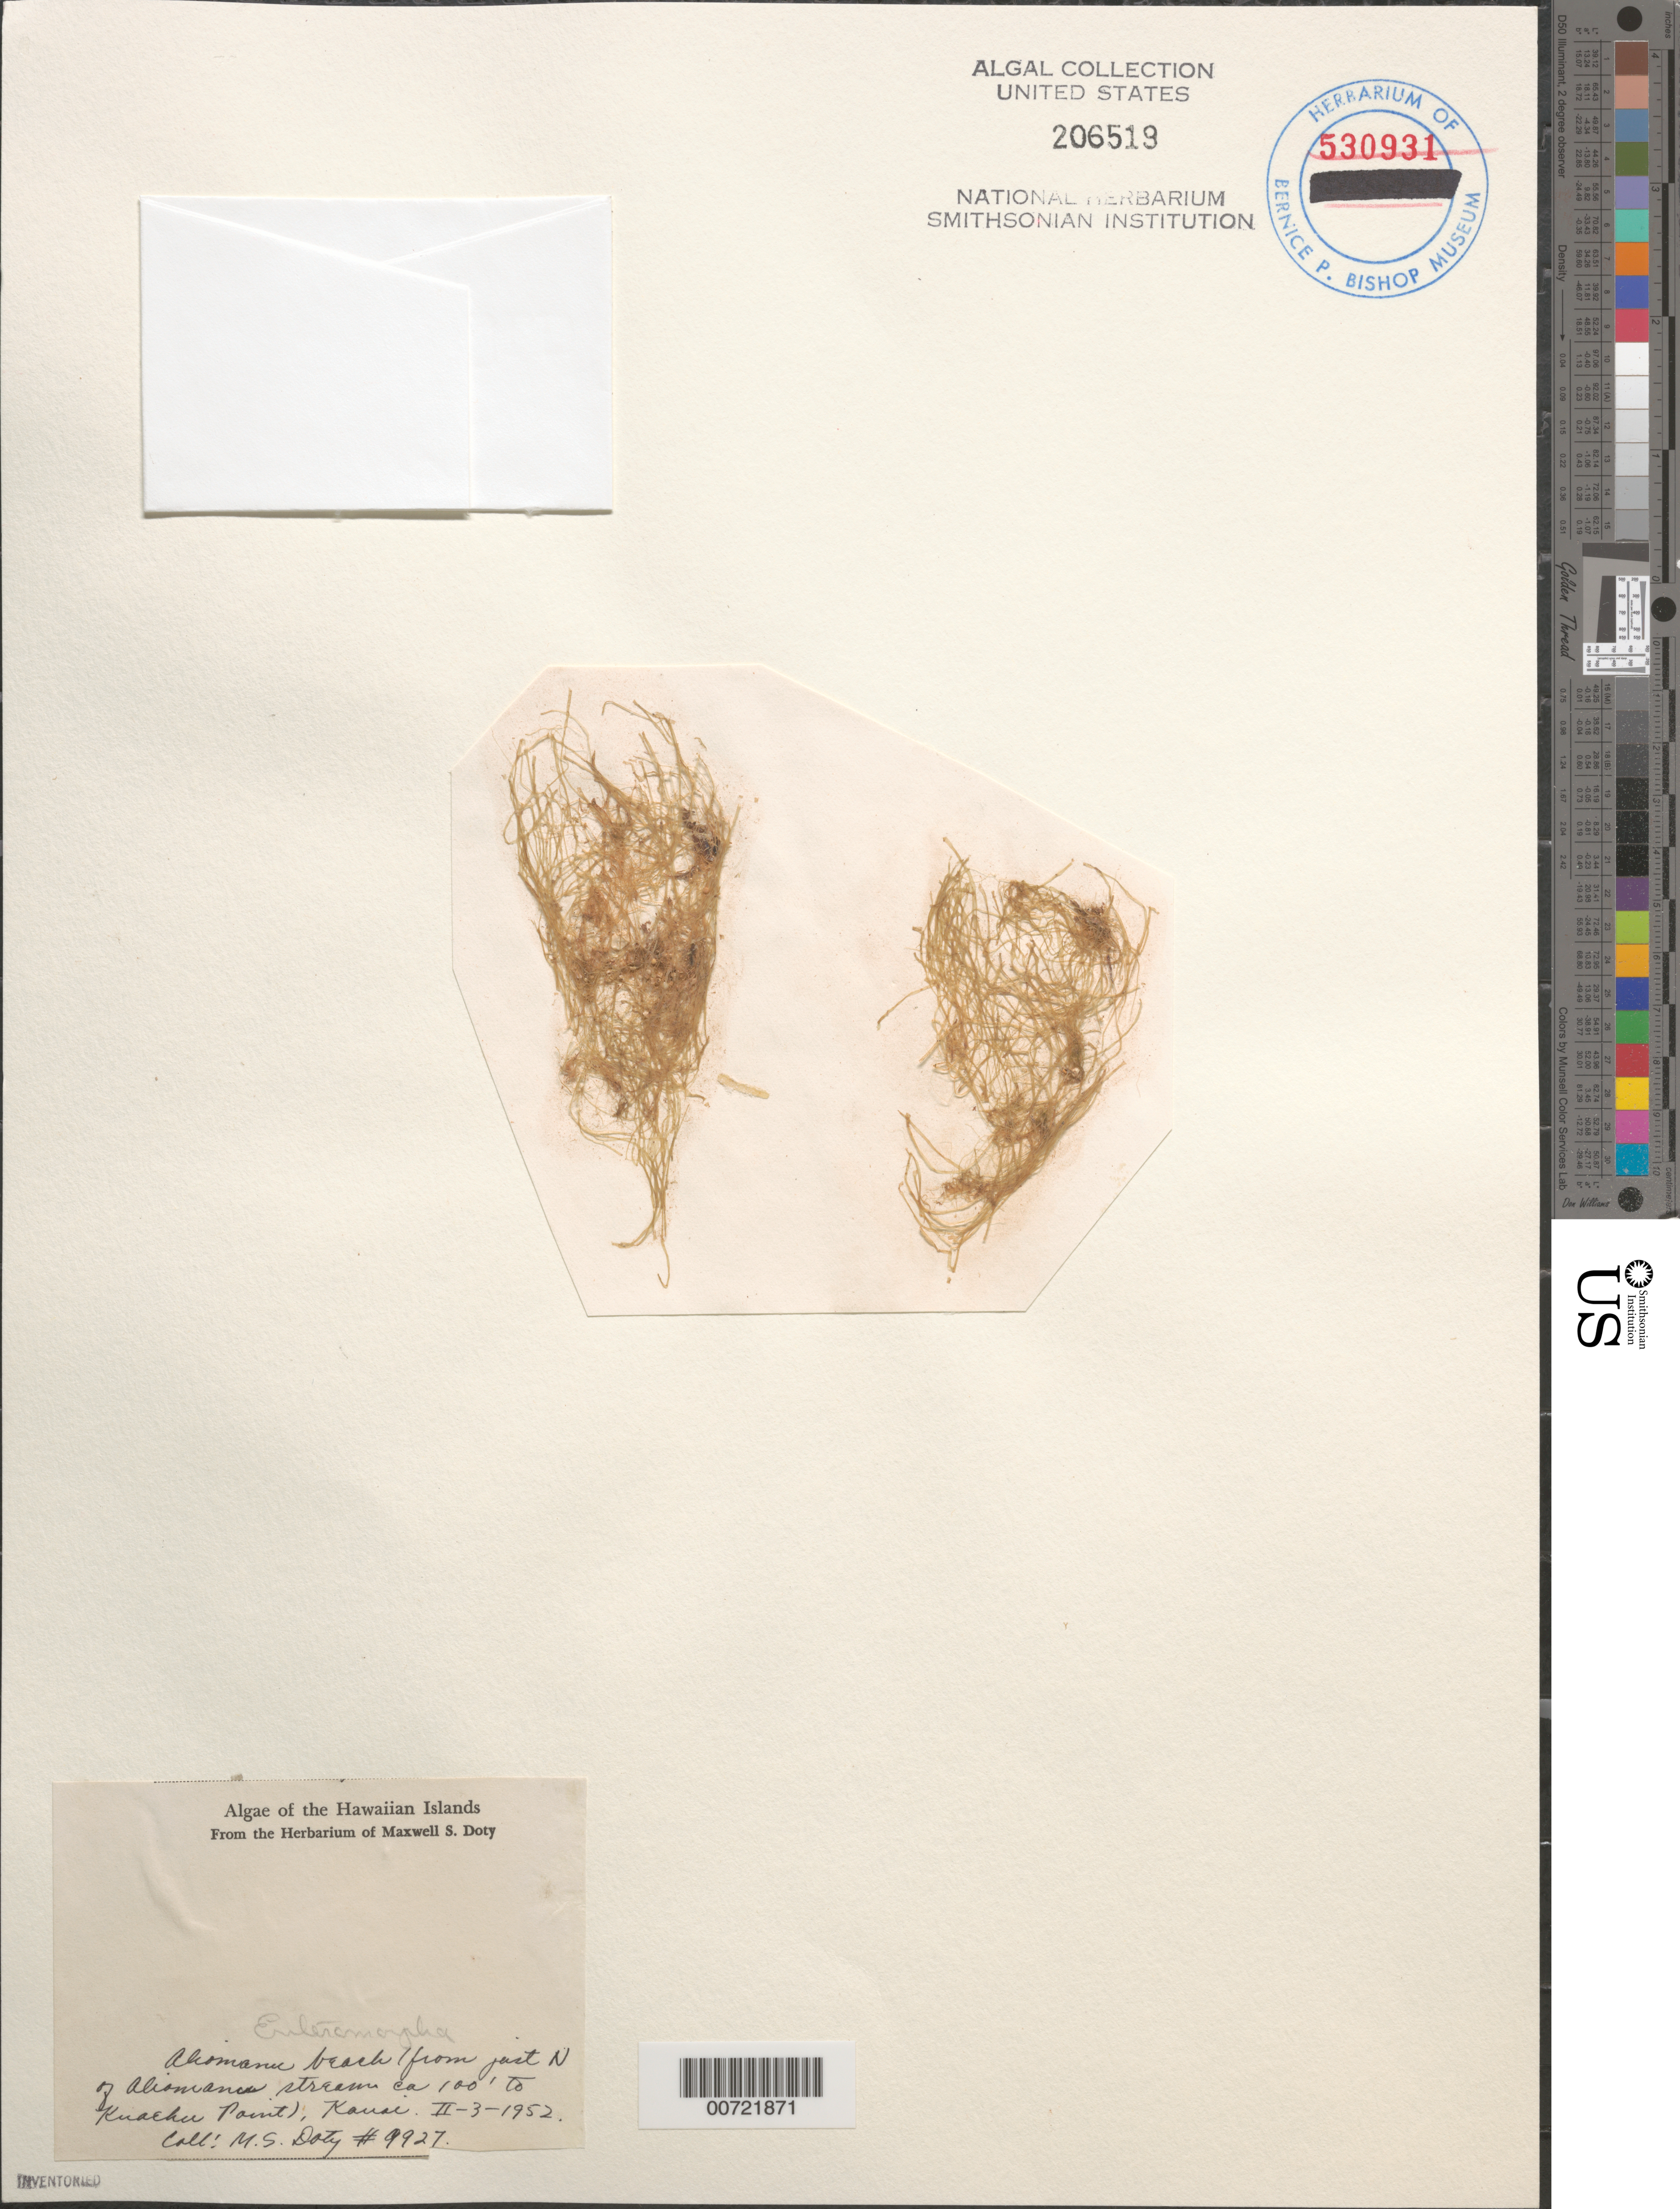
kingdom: Plantae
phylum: Chlorophyta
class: Ulvophyceae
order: Ulvales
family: Ulvaceae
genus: Ulva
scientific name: Ulva sp.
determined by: Algae name updating Project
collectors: M. S. Doty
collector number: MSD 9927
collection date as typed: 03 Feb 1952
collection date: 1952-02-03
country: United States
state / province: Hawaii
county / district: Kauai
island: Kaua'i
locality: Aliomanu Beach from just north of Aliomanu Stream ca. 100 feet to Kuaehu Point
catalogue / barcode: US 206519